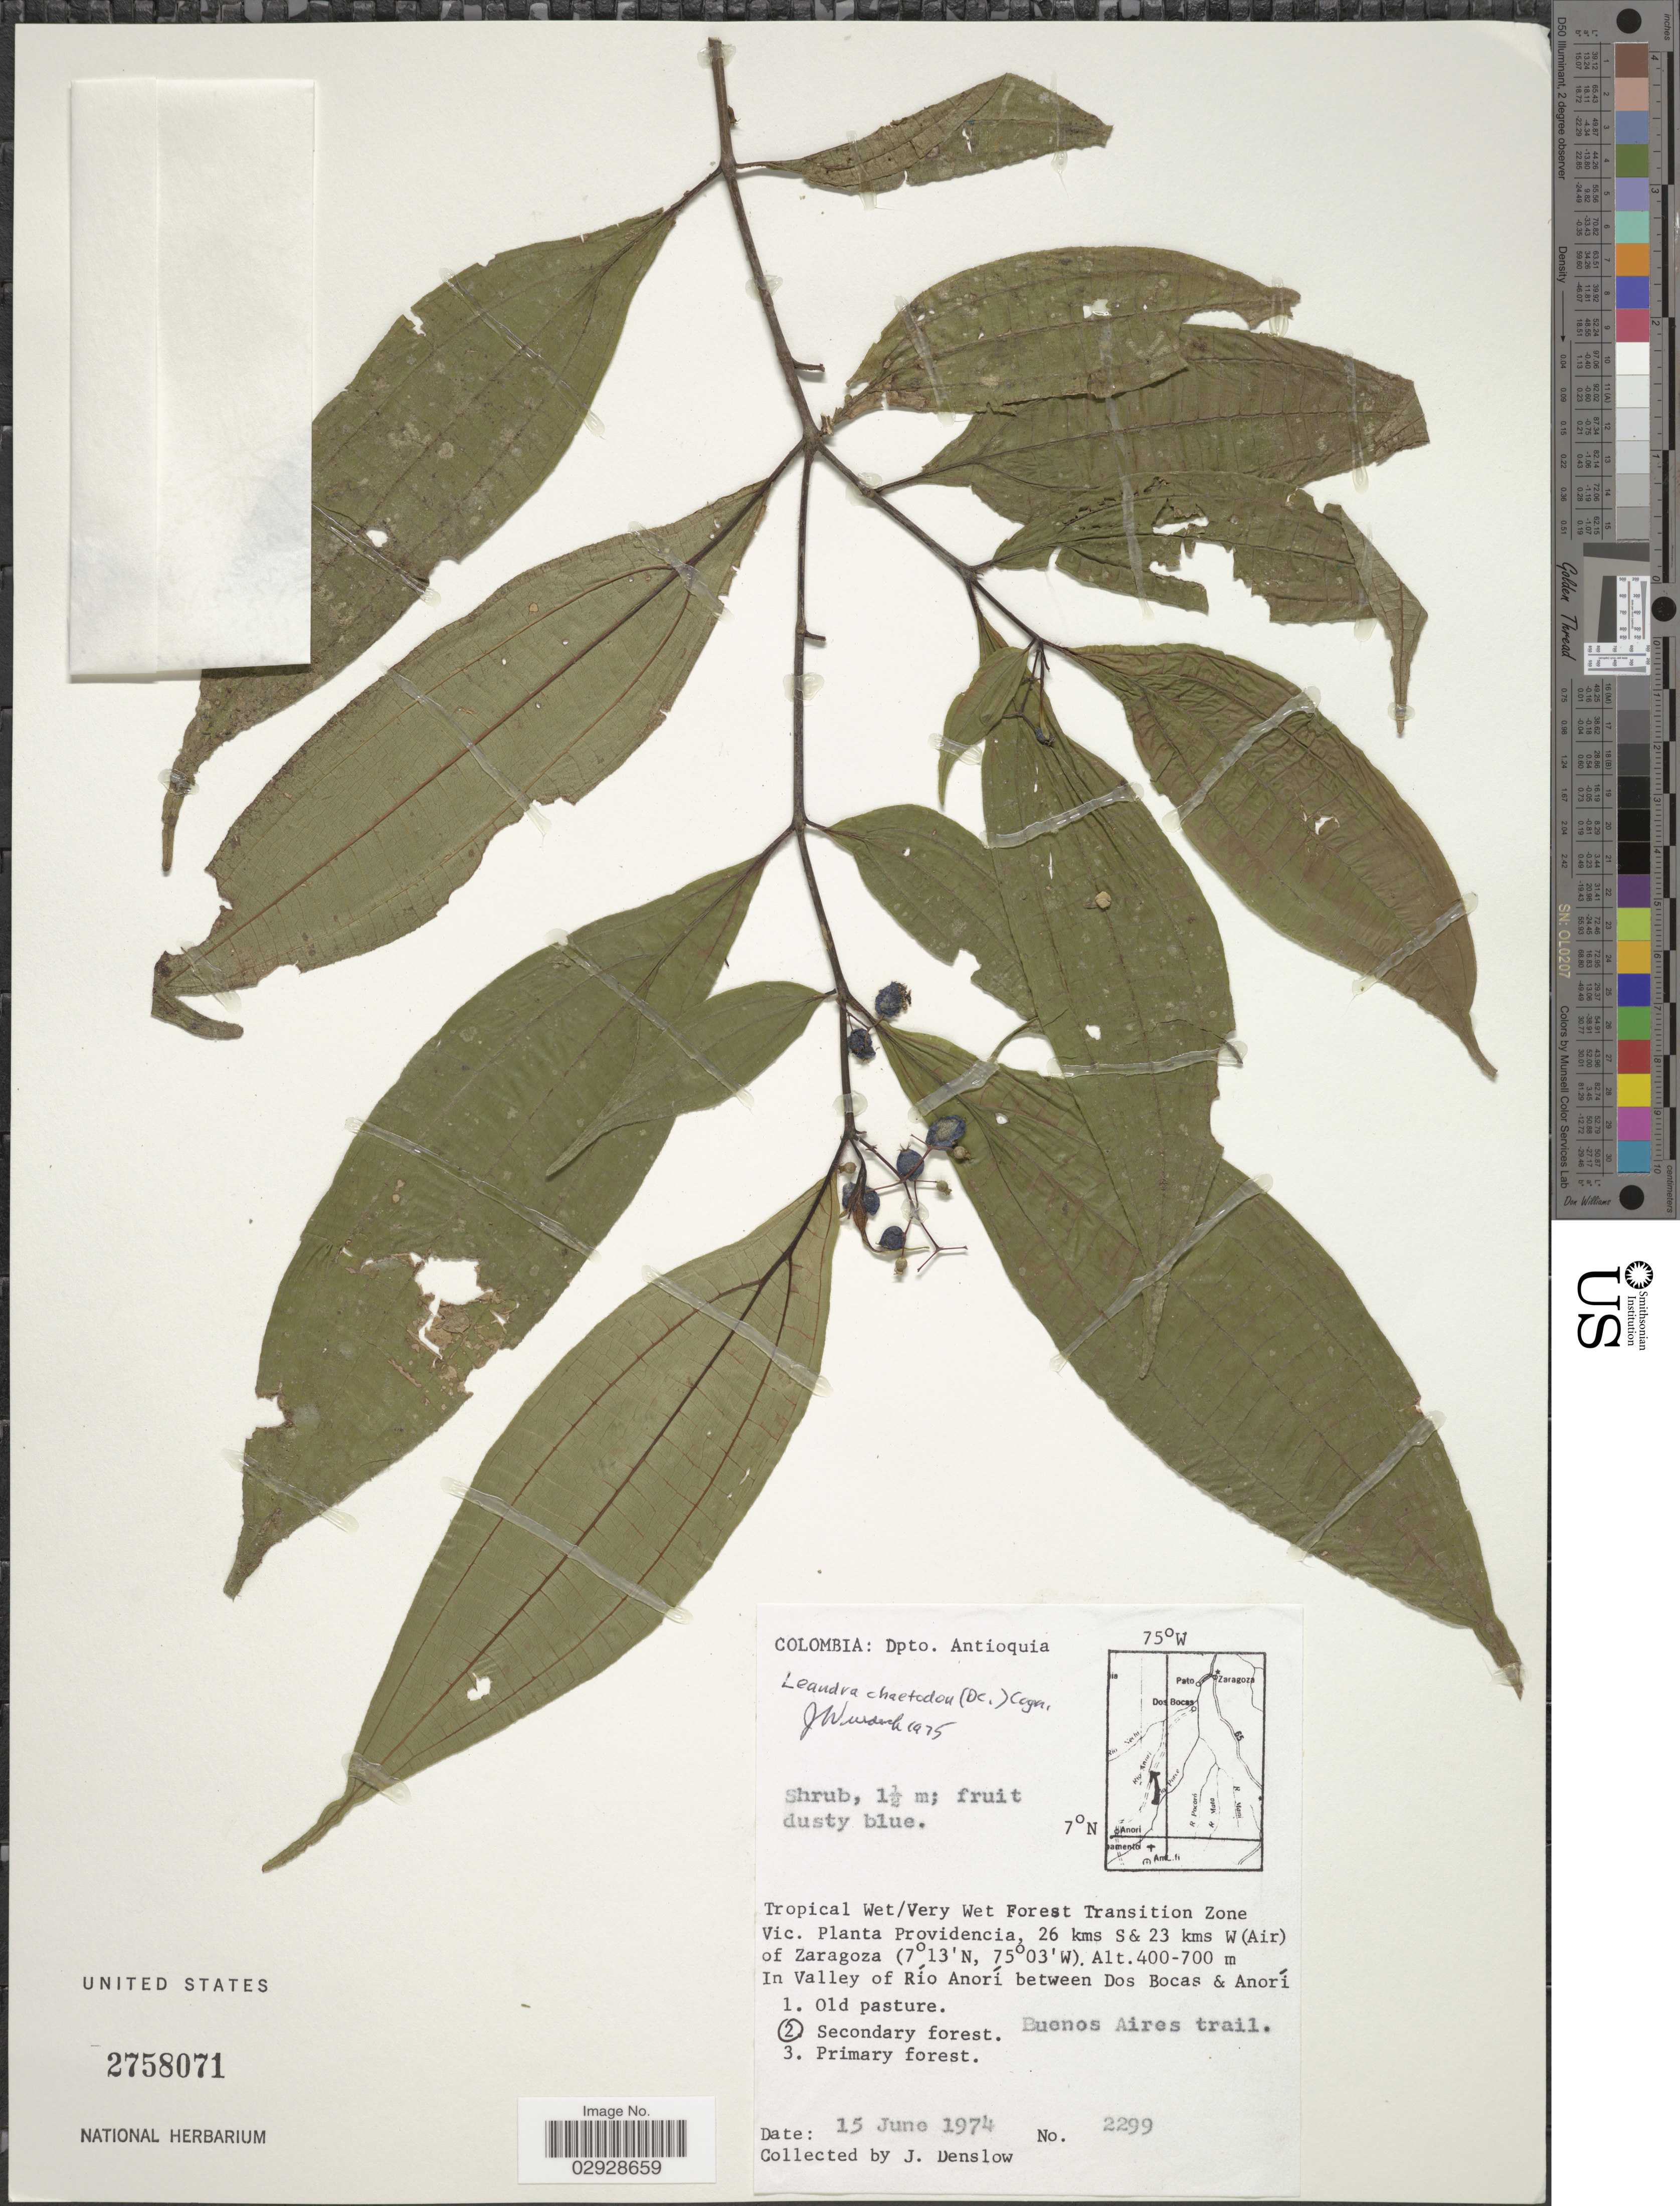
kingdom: Plantae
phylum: Tracheophyta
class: Magnoliopsida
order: Myrtales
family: Melastomataceae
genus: Leandra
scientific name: Leandra chaetodon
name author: (DC.) Cogn.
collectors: J. Denslow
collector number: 2299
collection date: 1974-06-15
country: Colombia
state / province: Antioquia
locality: Dpto. Antioquia. Tropical Wet/ Very Wet Forest Transition Zone Vic. Planta Providencia, 26 kms S & 23 kms W (Air) of Zaragoza. In Valley of Río Anorí between Dos Bocas & Anorí. Buenos Aires trail.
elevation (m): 400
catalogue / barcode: US 2758071